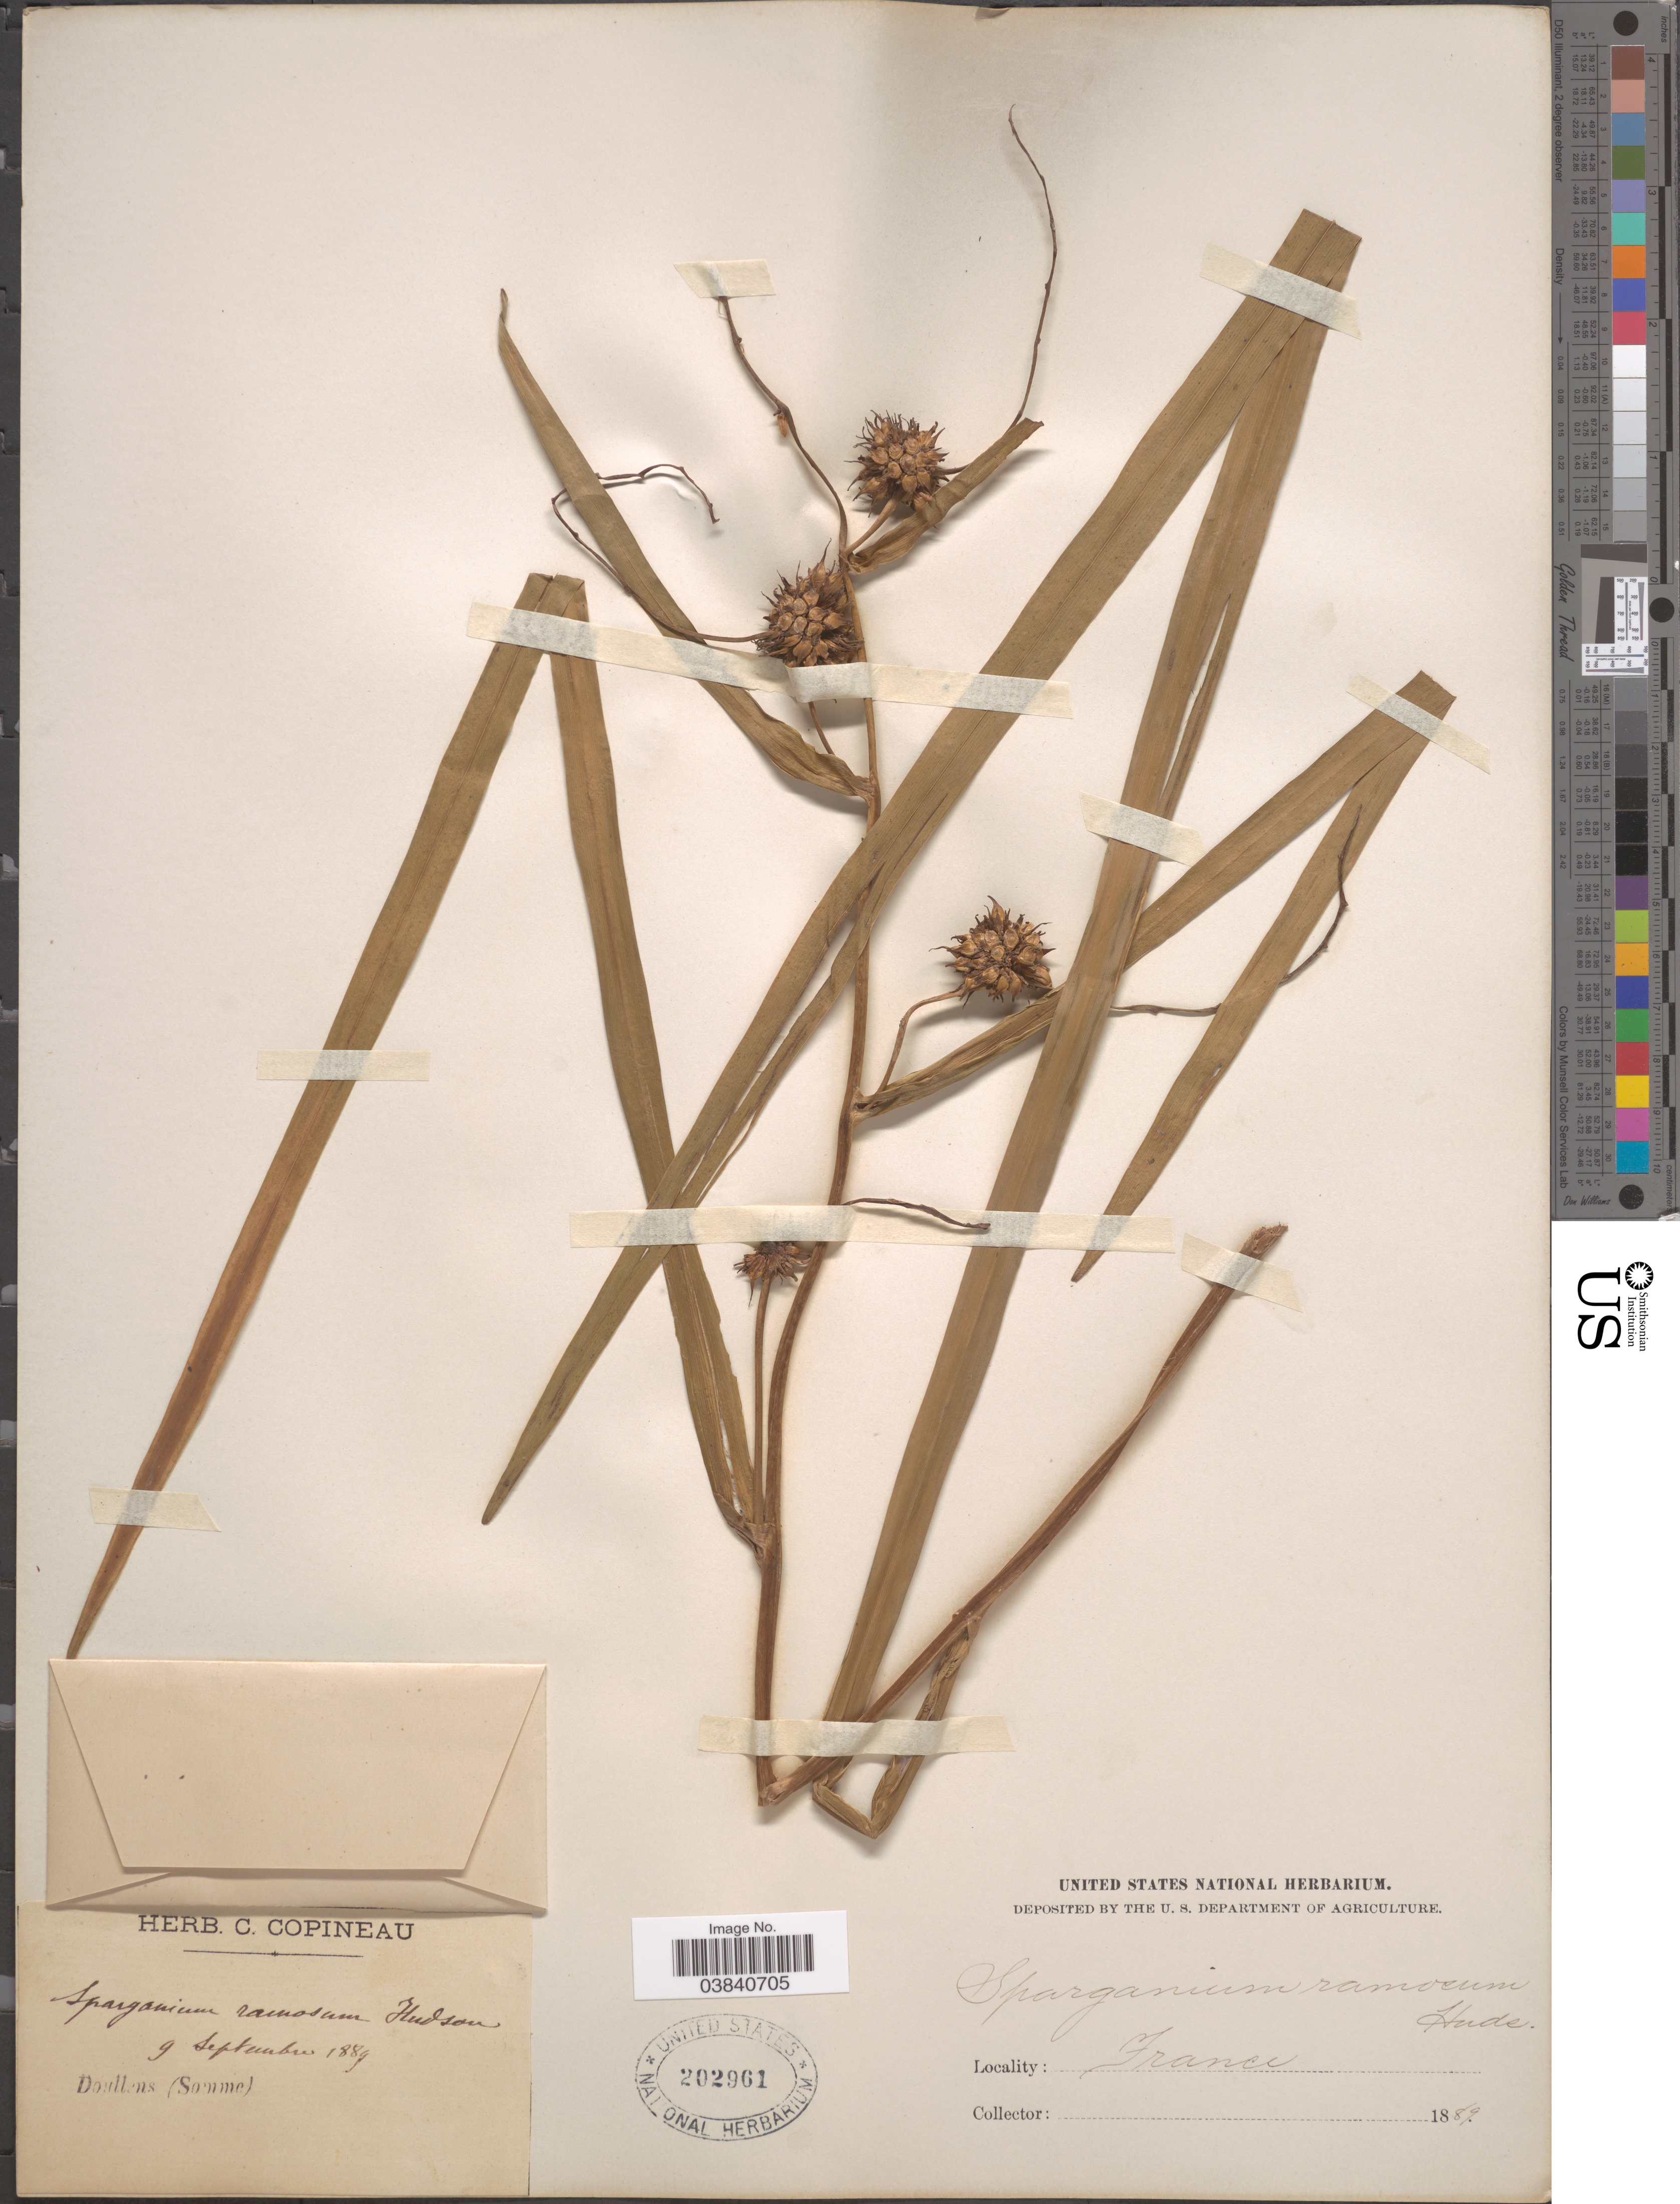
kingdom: Plantae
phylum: Tracheophyta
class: Liliopsida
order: Poales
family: Typhaceae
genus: Sparganium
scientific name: Sparganium ramosum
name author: Huds.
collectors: ex herb. C. Copineau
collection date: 1889-09-09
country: France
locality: Doullens (Somme).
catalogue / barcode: US 202961